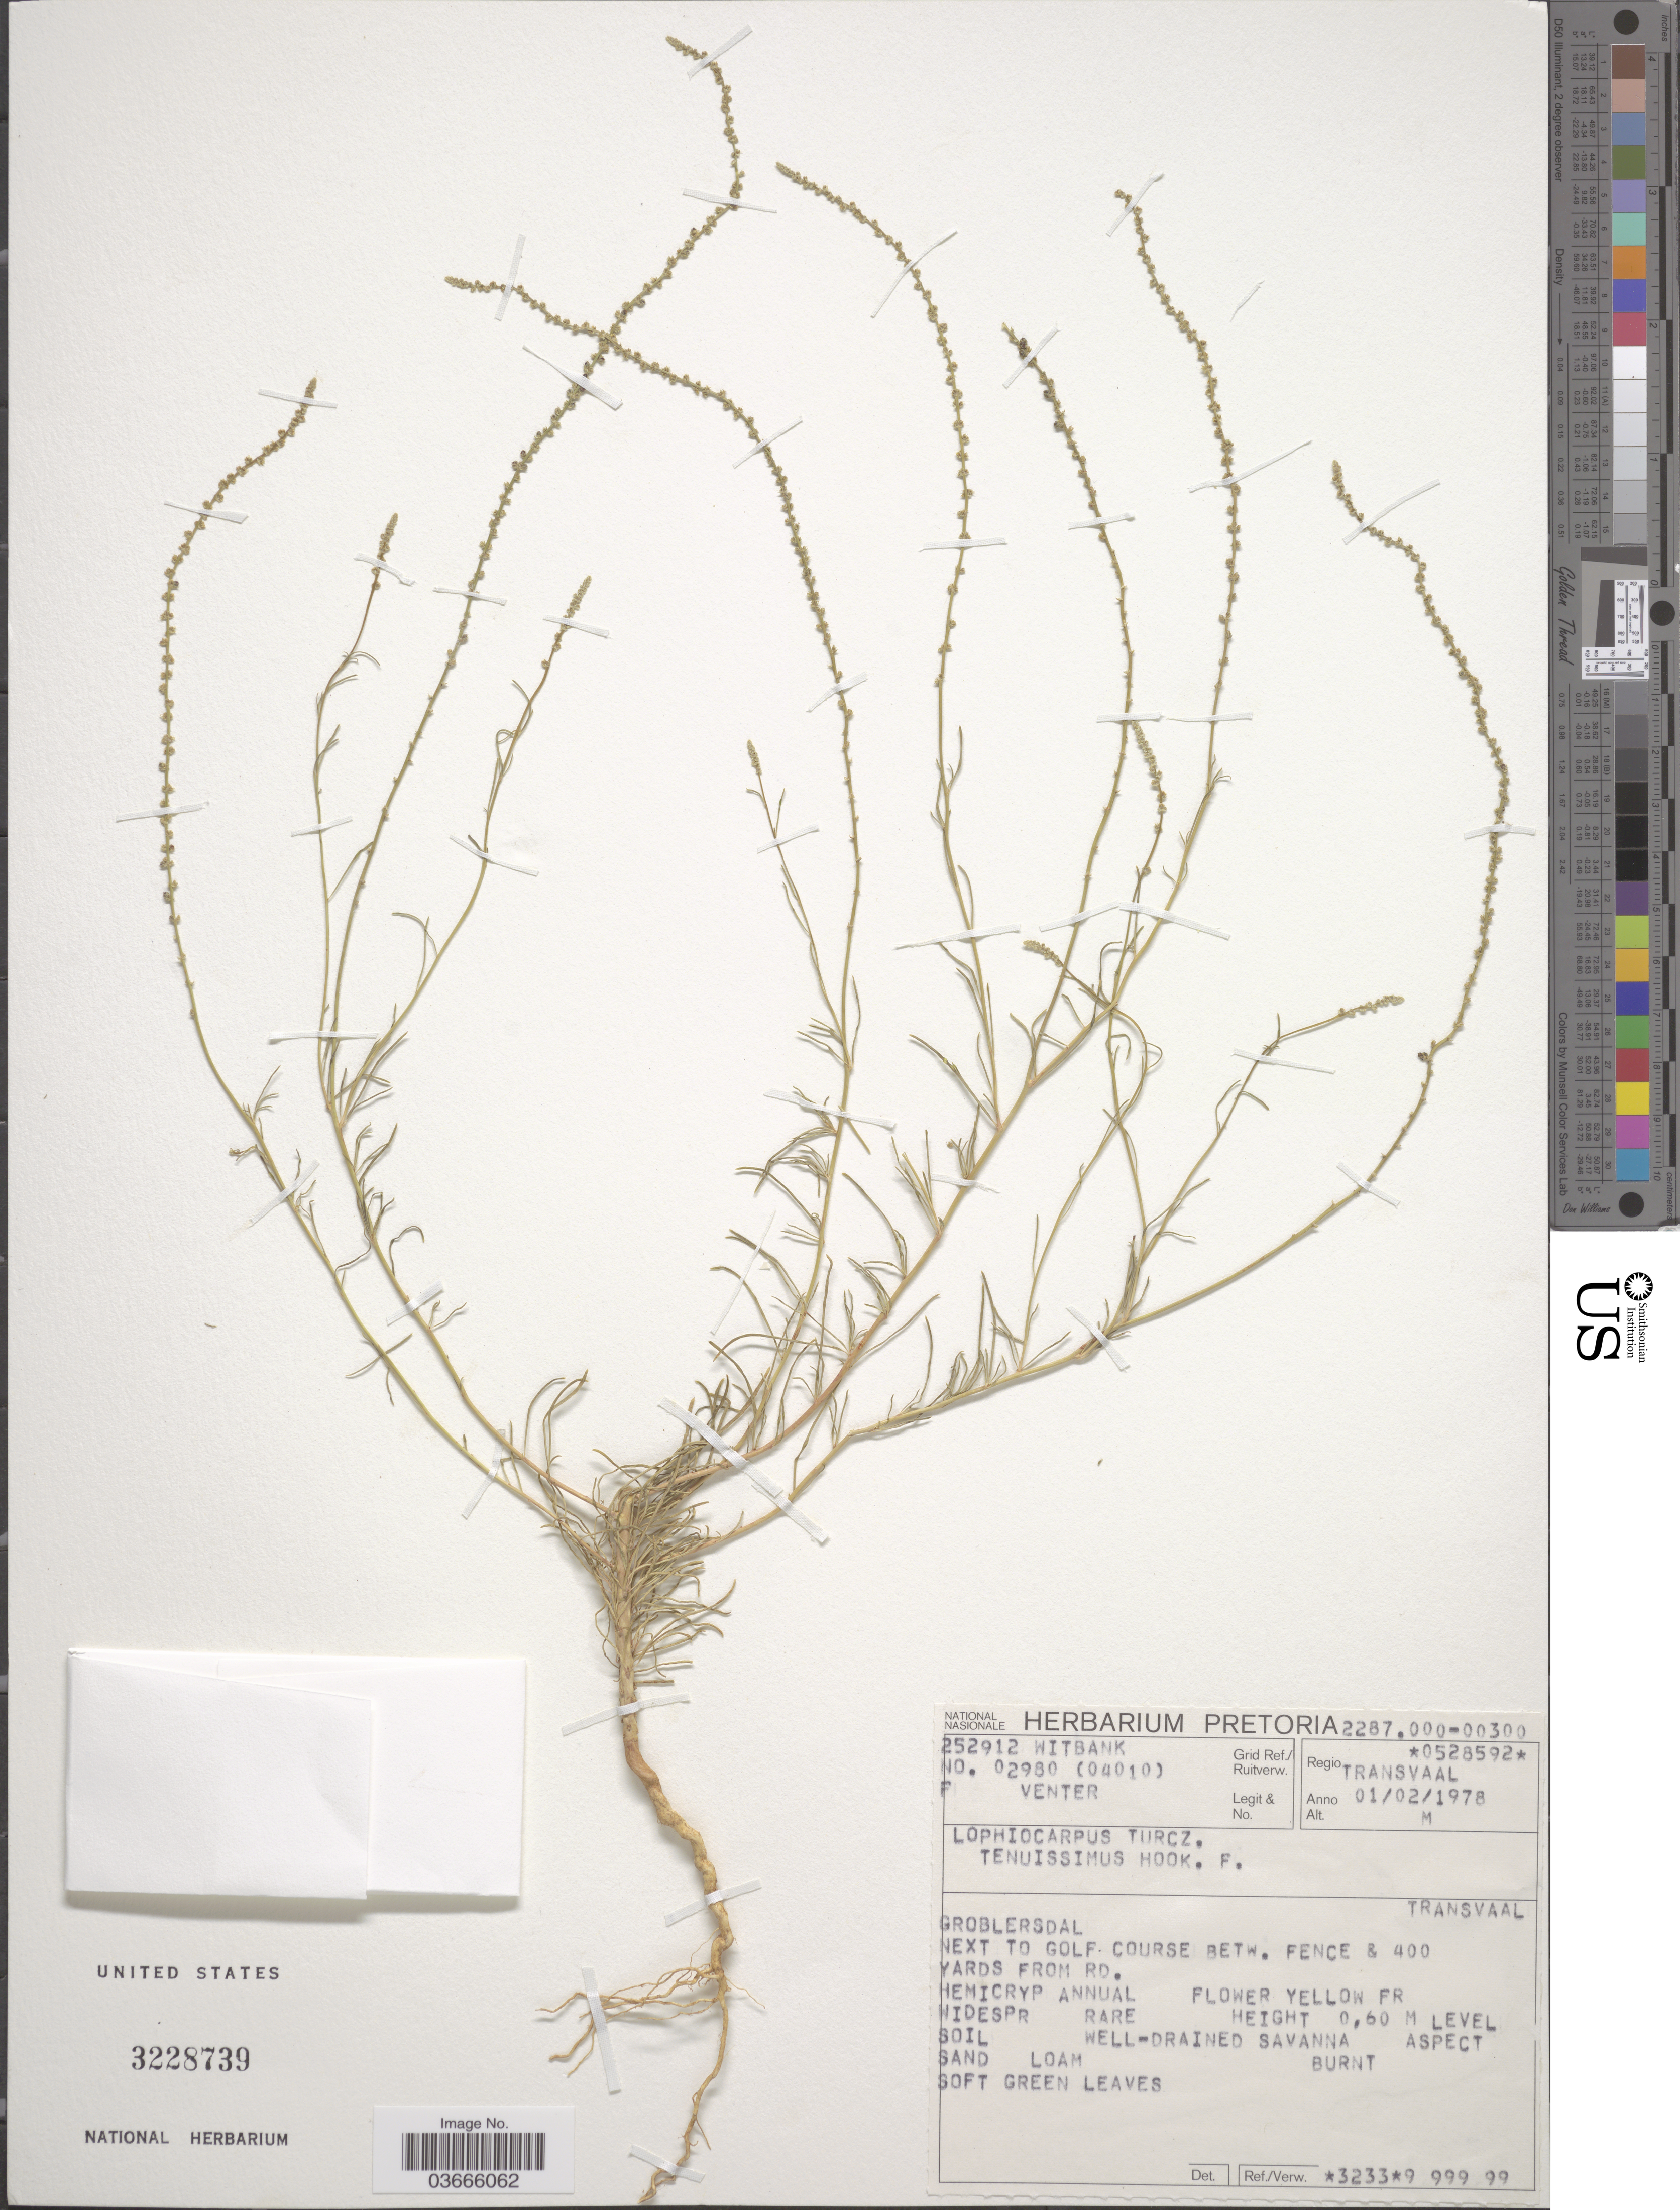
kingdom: Plantae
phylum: Tracheophyta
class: Magnoliopsida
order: Caryophyllales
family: Lophiocarpaceae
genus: Lophiocarpus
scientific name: Lophiocarpus dinteri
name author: Engl.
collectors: F. Venter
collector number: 02980 (04010)?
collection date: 1978-02-01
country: South Africa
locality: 252912 Witbank Grid Ref. Regio Transvaal. Groblersdal. Next to Golf course betw. fence & 400 yards from rd.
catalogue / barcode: US 3228739